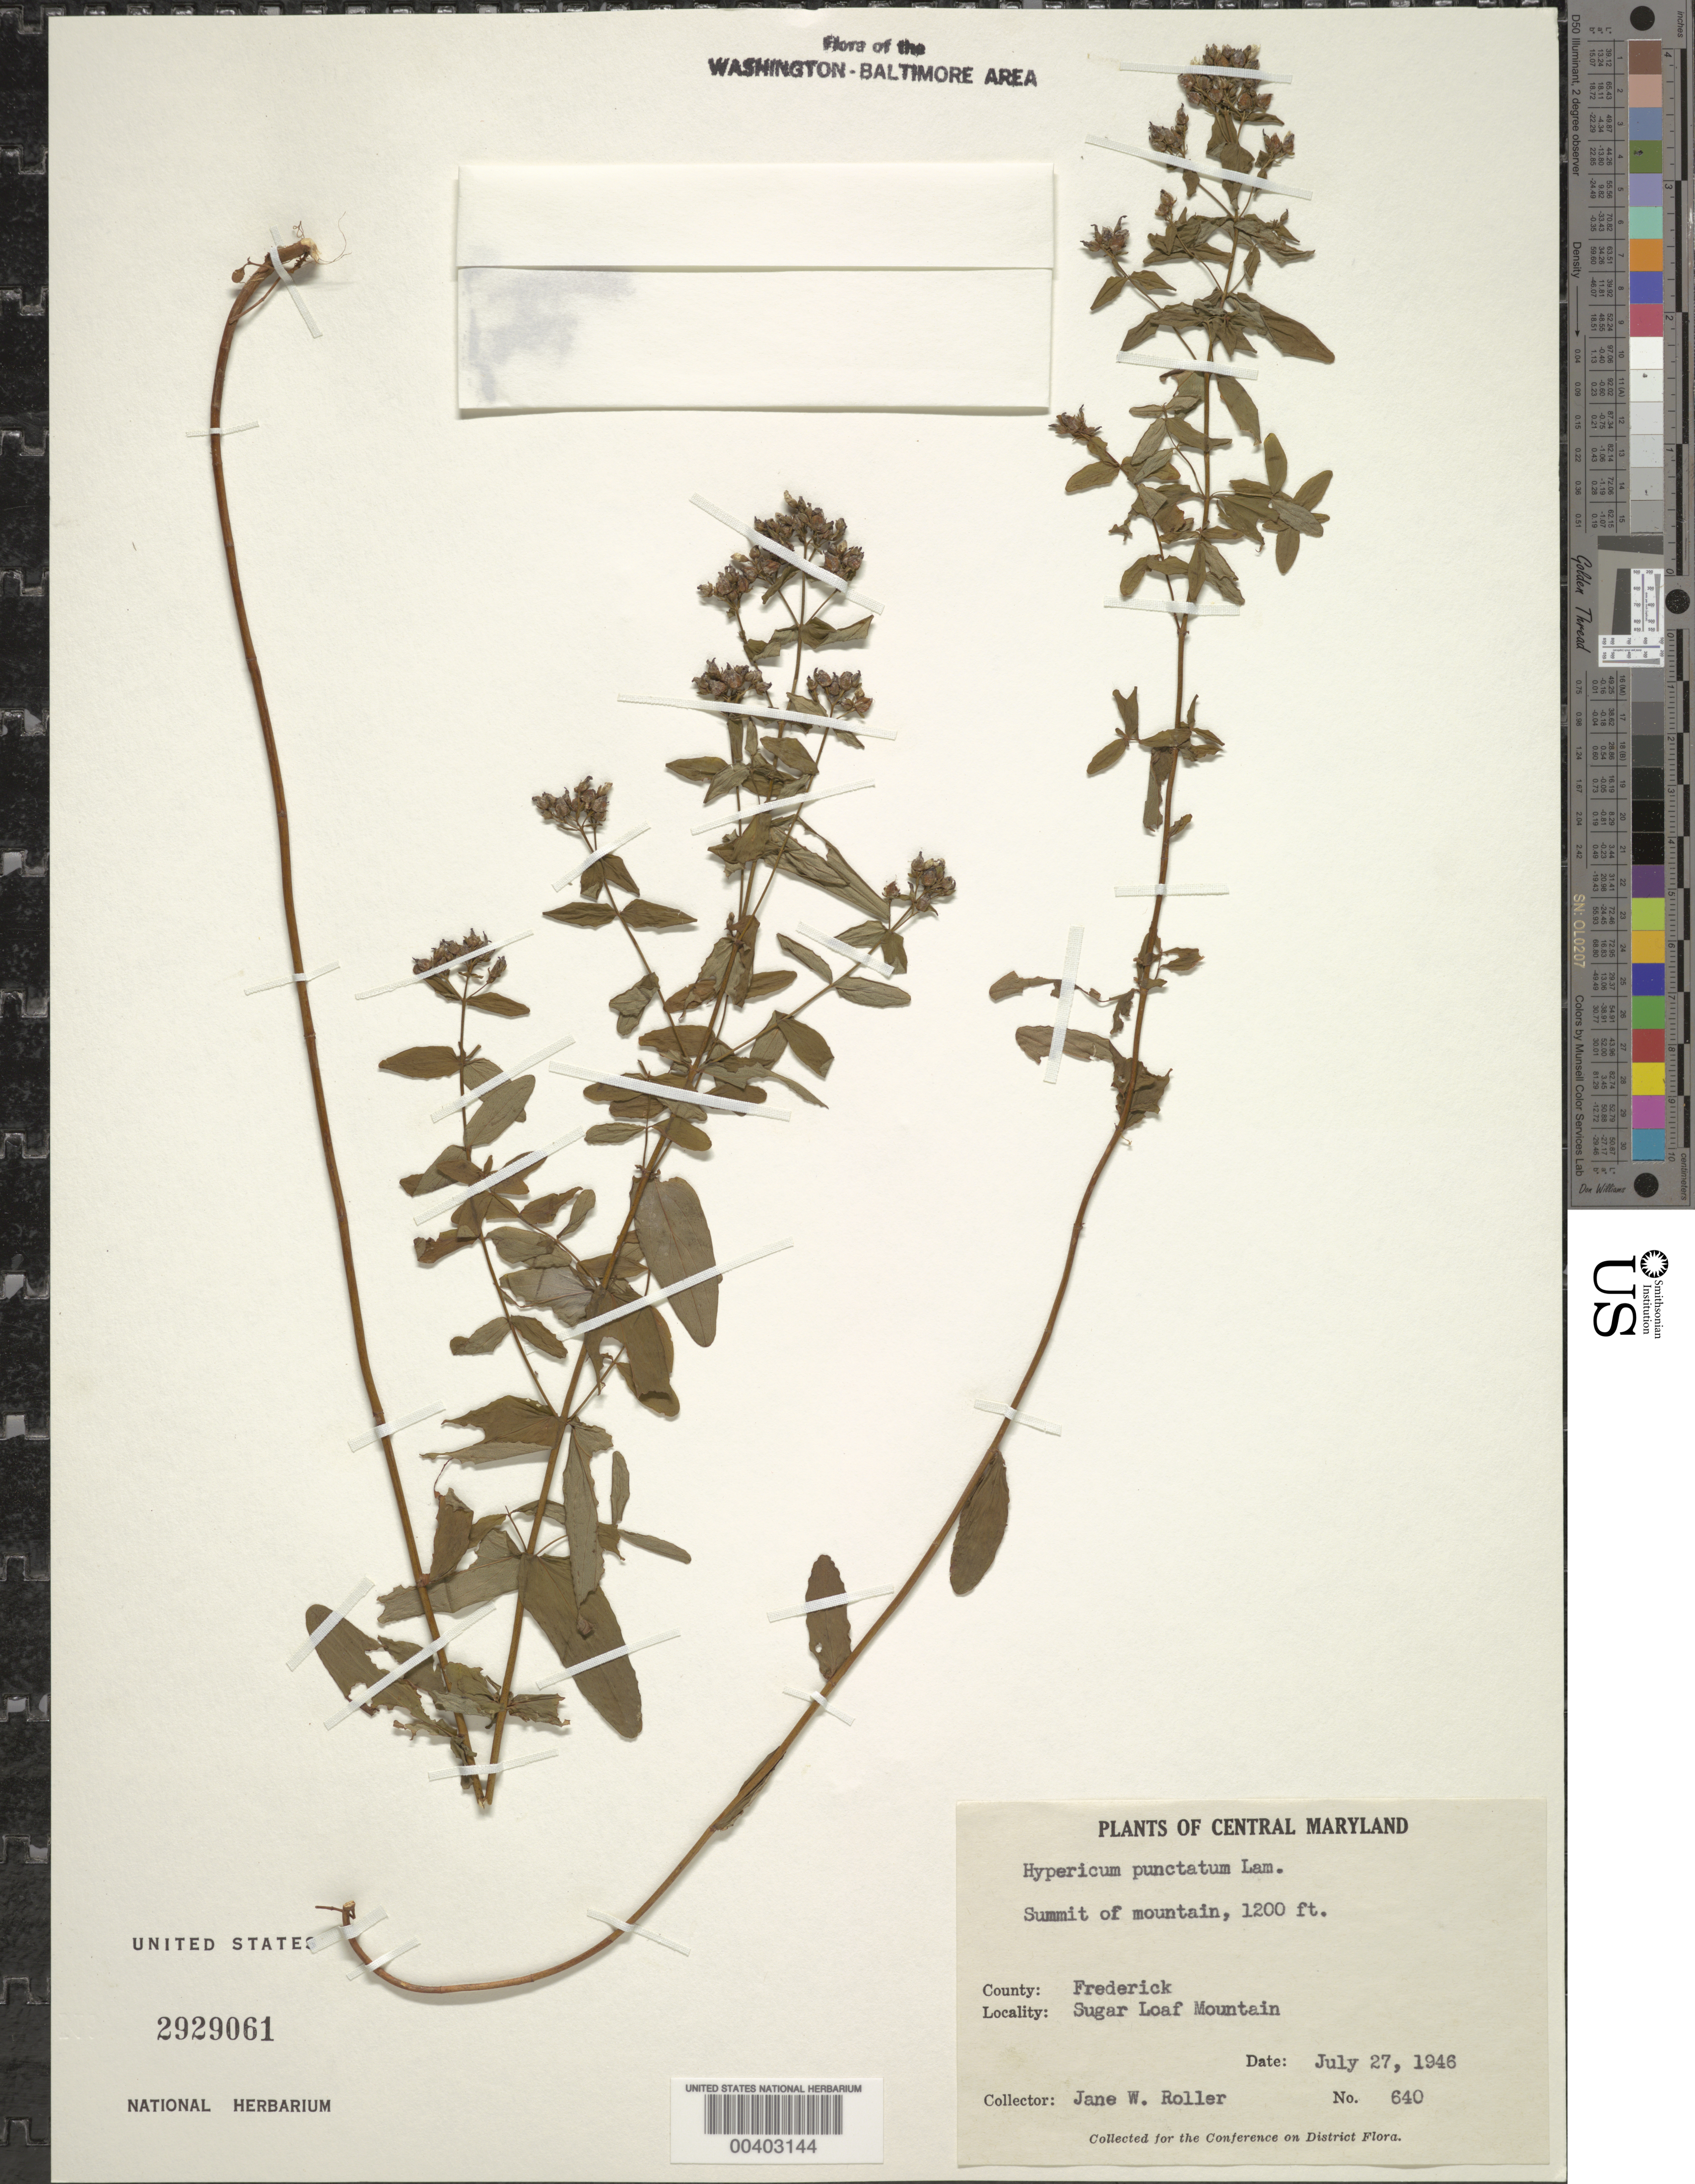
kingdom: Plantae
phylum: Tracheophyta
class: Magnoliopsida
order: Malpighiales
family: Hypericaceae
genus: Hypericum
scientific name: Hypericum punctatum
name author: Lam.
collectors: J. W. Roller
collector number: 640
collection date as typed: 28 Jul 1946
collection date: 1946-07-28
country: United States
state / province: Maryland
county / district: Frederick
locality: Sugar Loaf Mountain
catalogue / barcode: US 2929061